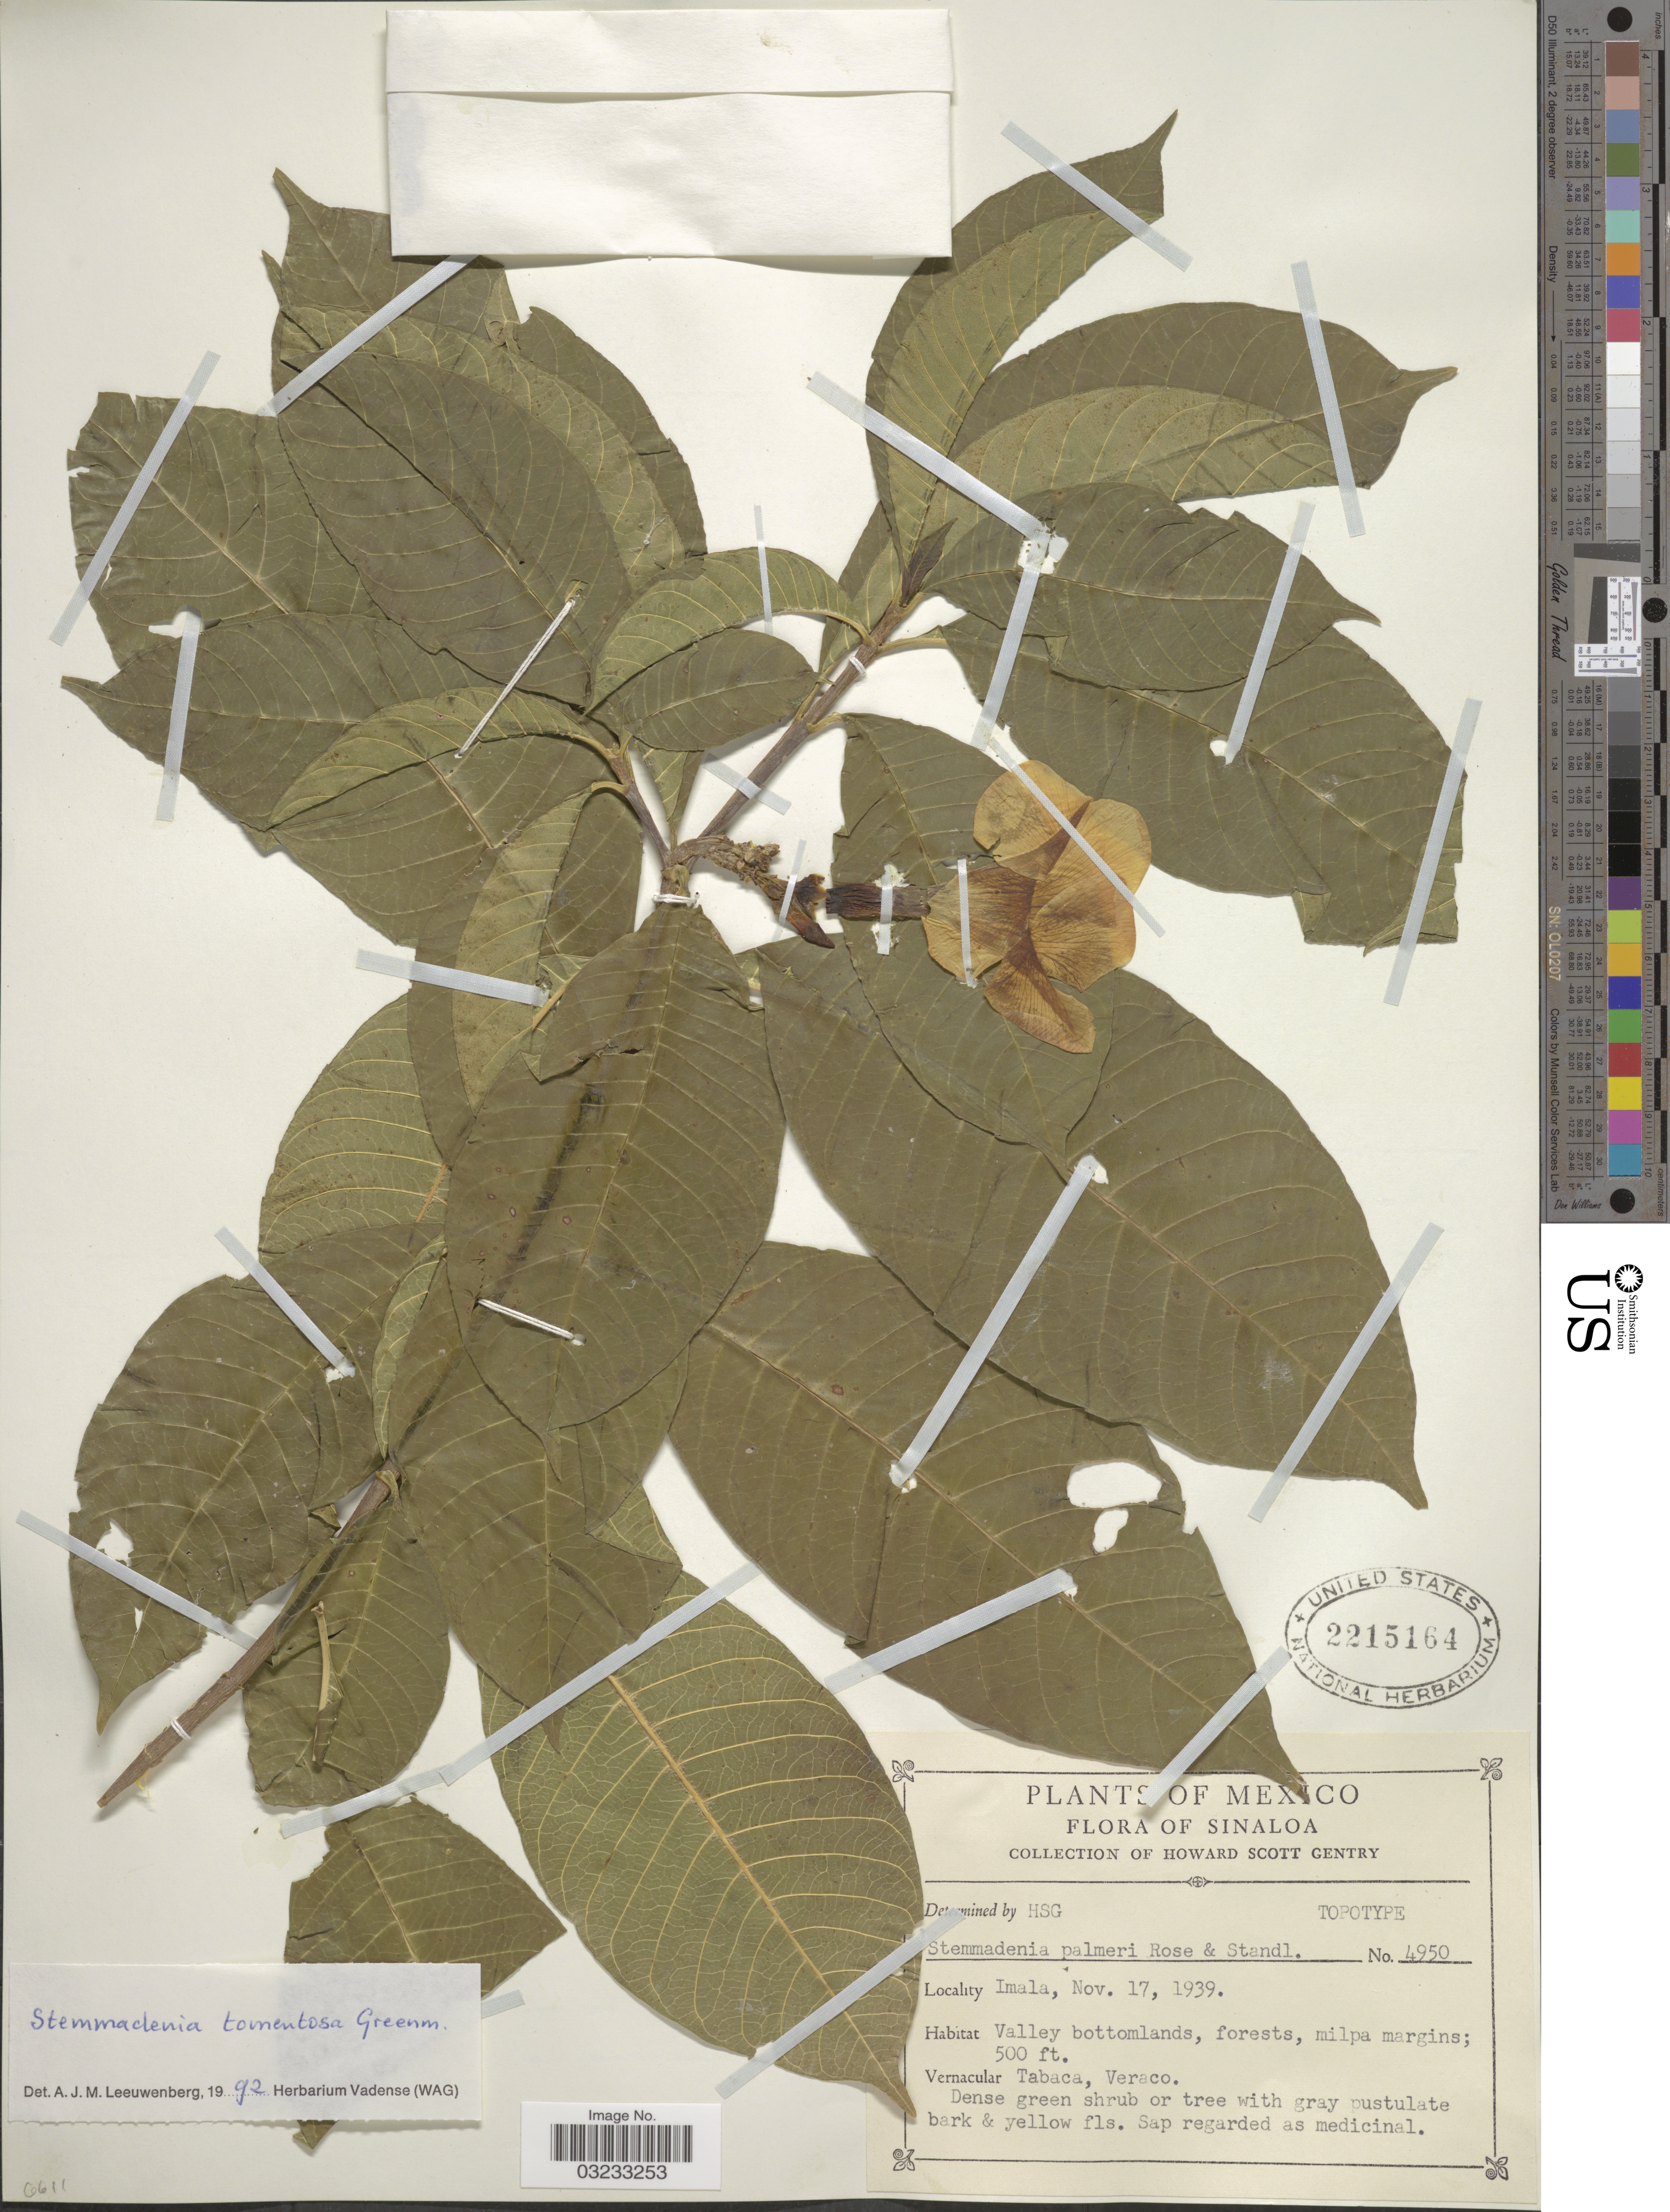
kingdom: Plantae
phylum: Tracheophyta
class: Magnoliopsida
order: Gentianales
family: Apocynaceae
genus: Stemmadenia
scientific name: Stemmadenia tomentosa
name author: Greenm.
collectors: H. S. Gentry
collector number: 4950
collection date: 1939-11-17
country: Mexico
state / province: Sinaloa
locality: Imala.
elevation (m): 152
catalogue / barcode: US 2215164